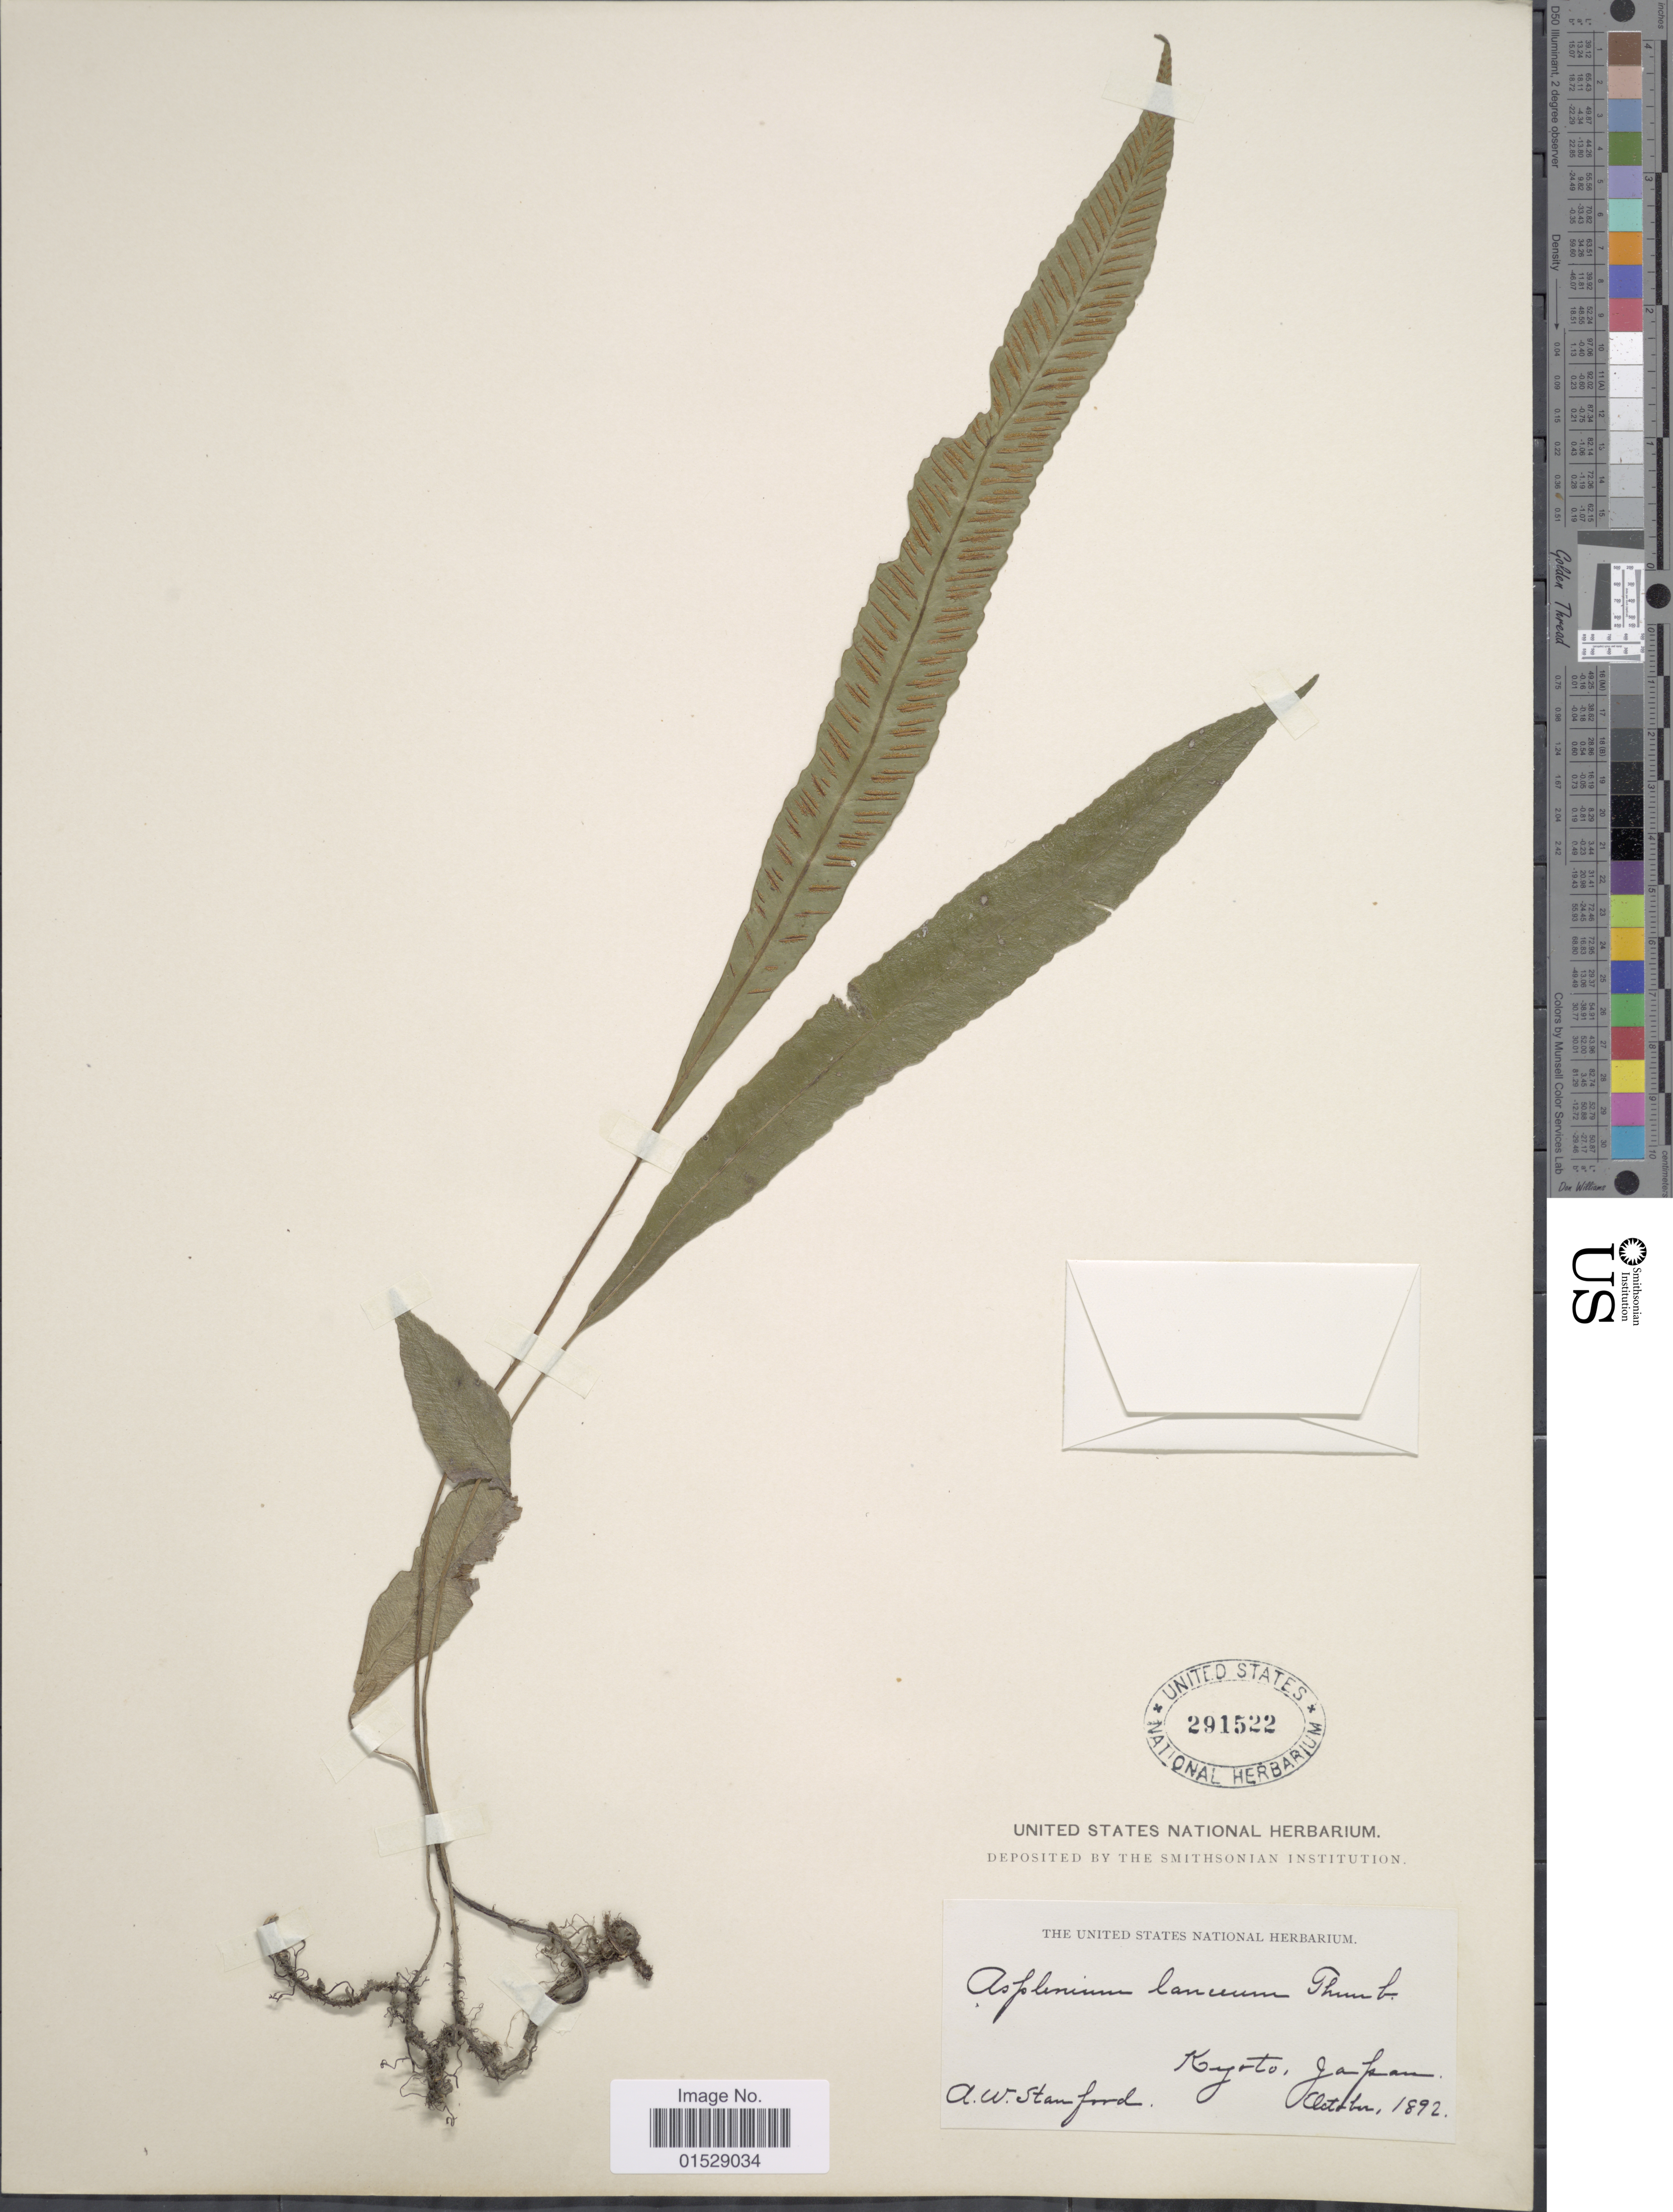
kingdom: Plantae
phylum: Tracheophyta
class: Polypodiopsida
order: Polypodiales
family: Athyriaceae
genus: Deparia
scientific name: Deparia lancea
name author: (Thunb.) Fraser-Jenk.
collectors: A. Stanford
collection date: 1892-10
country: Japan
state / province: Kyoto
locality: Kyoto, Japan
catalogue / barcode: US 291522